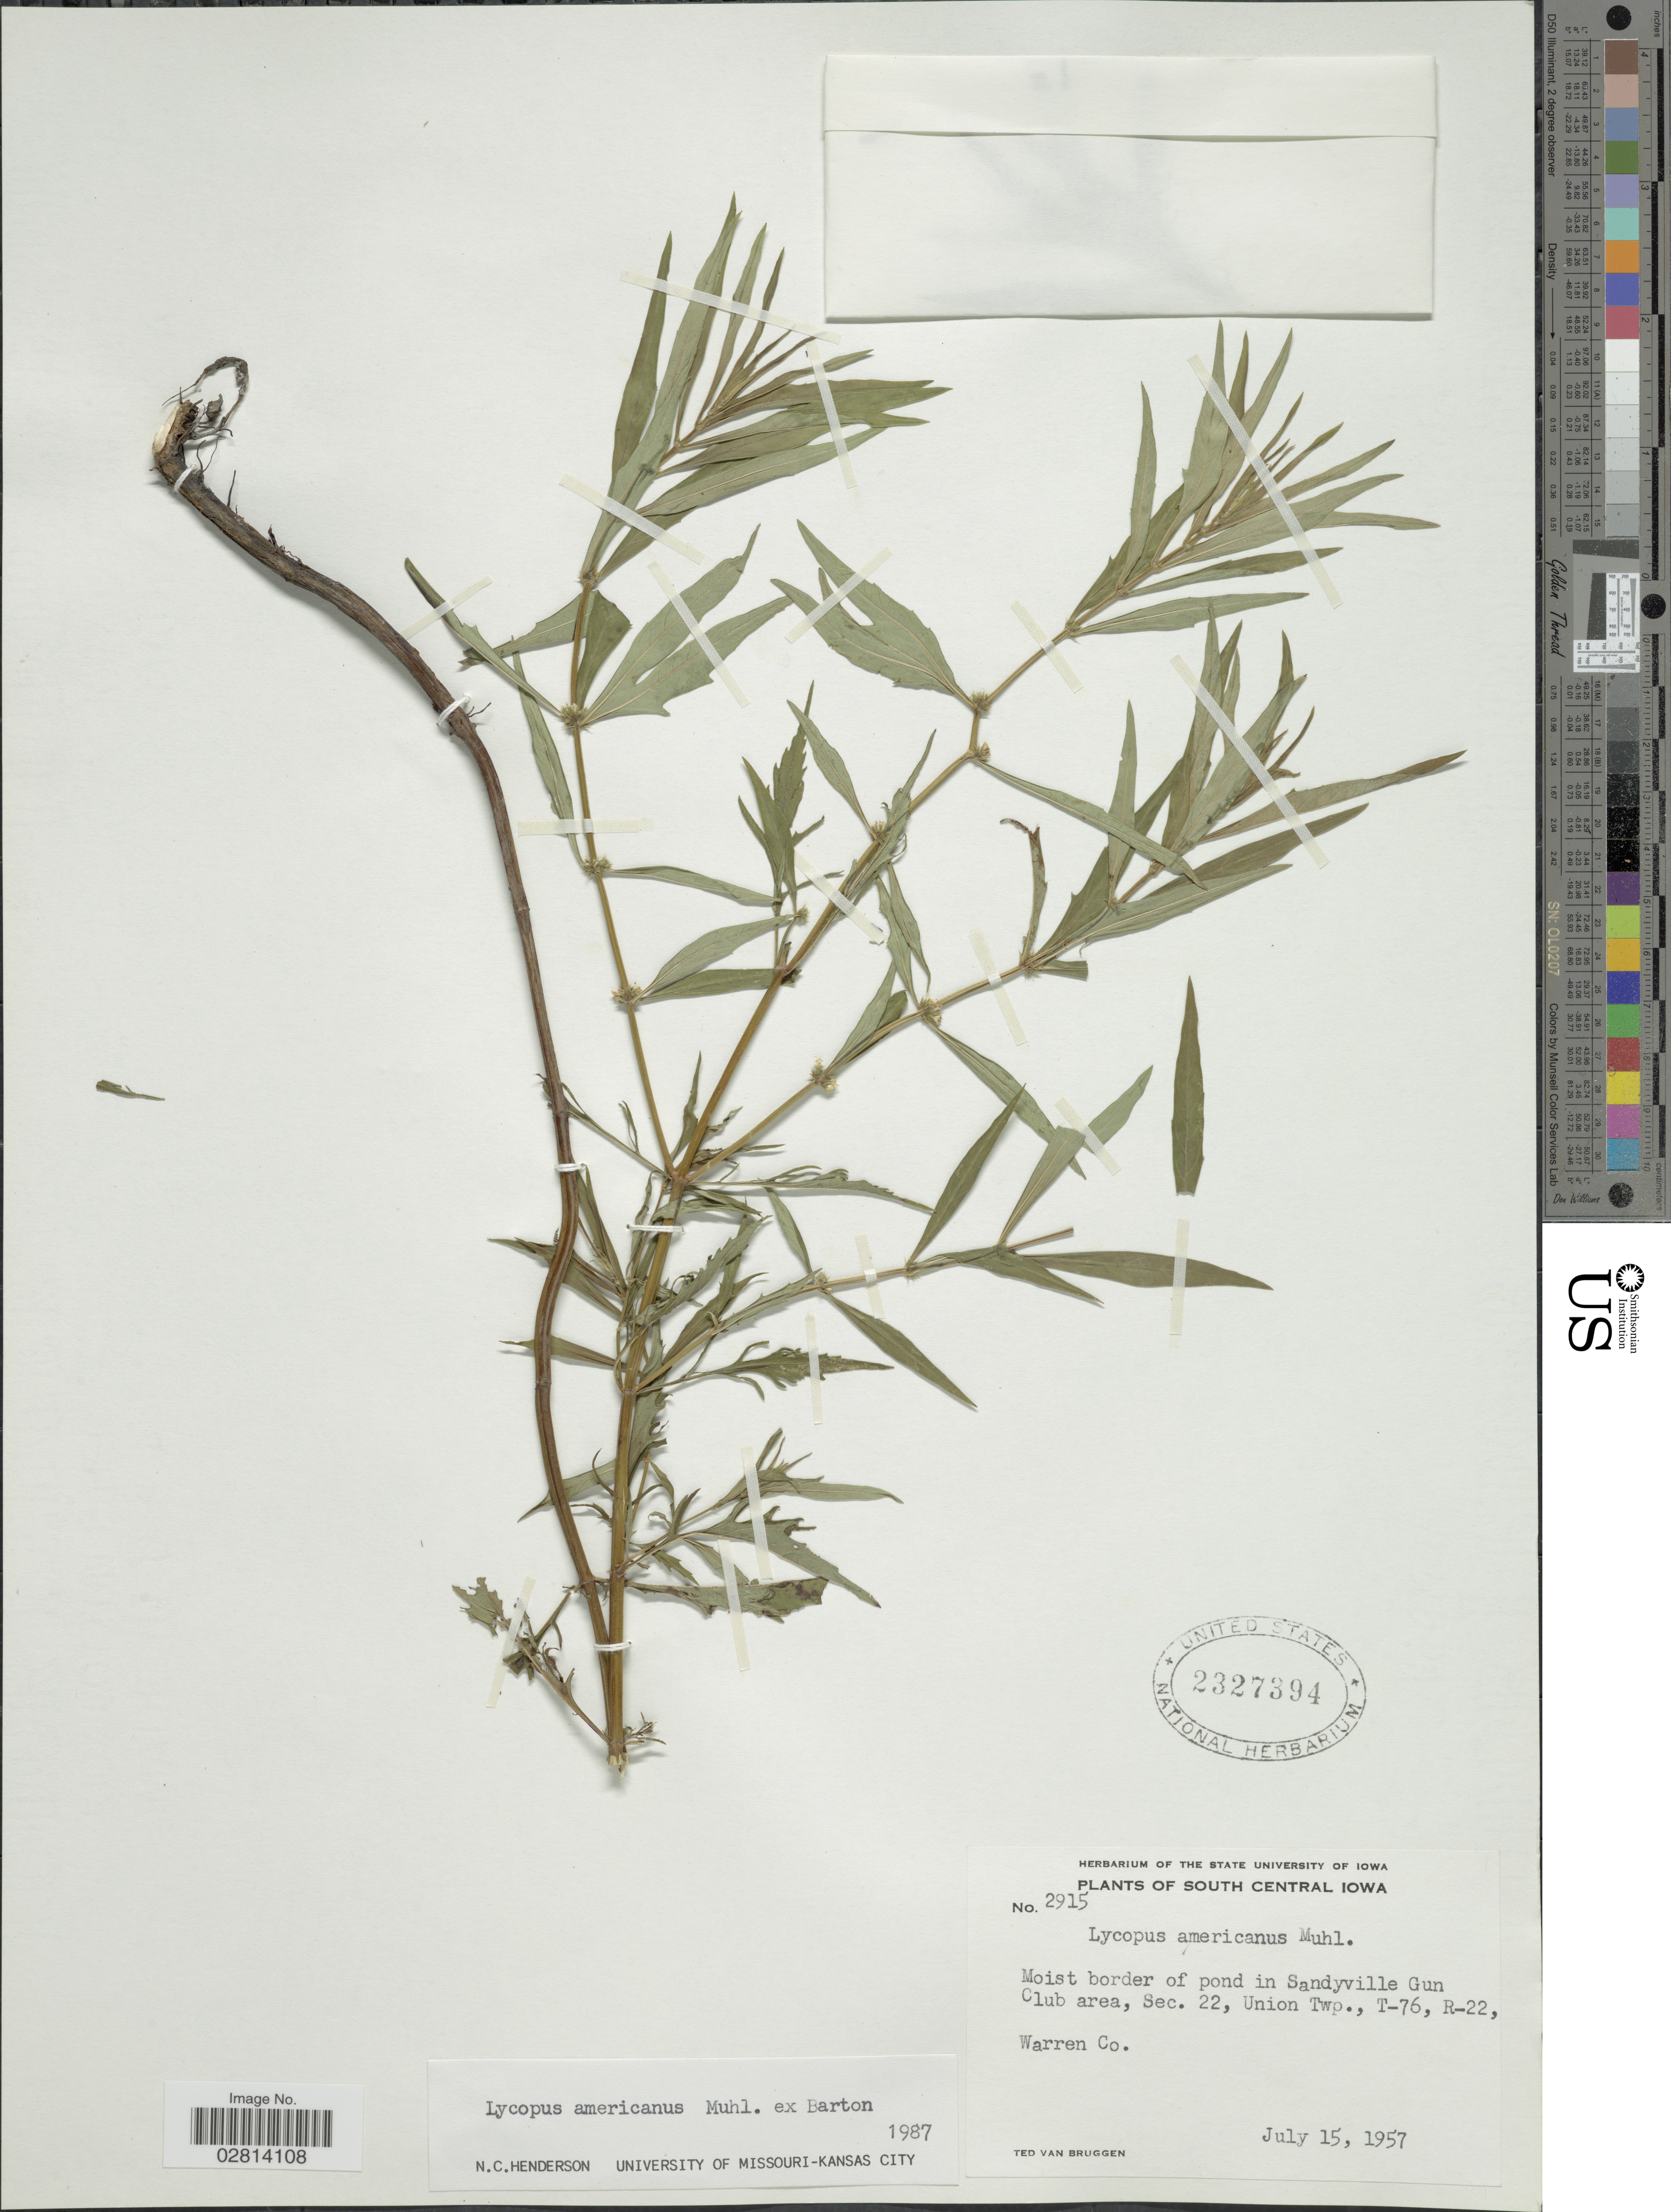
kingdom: Plantae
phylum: Tracheophyta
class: Magnoliopsida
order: Lamiales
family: Lamiaceae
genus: Lycopus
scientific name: Lycopus americanus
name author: Muhl. ex W.P.C. Barton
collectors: T. van Bruggen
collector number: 2915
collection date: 1957-07-15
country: United States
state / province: Iowa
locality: South Central Iowa, Moist border of pond in Sandyville Gun Club area, Sec. 22, Union Twp., T-76, R-22, Warren Co.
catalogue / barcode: US 2327394